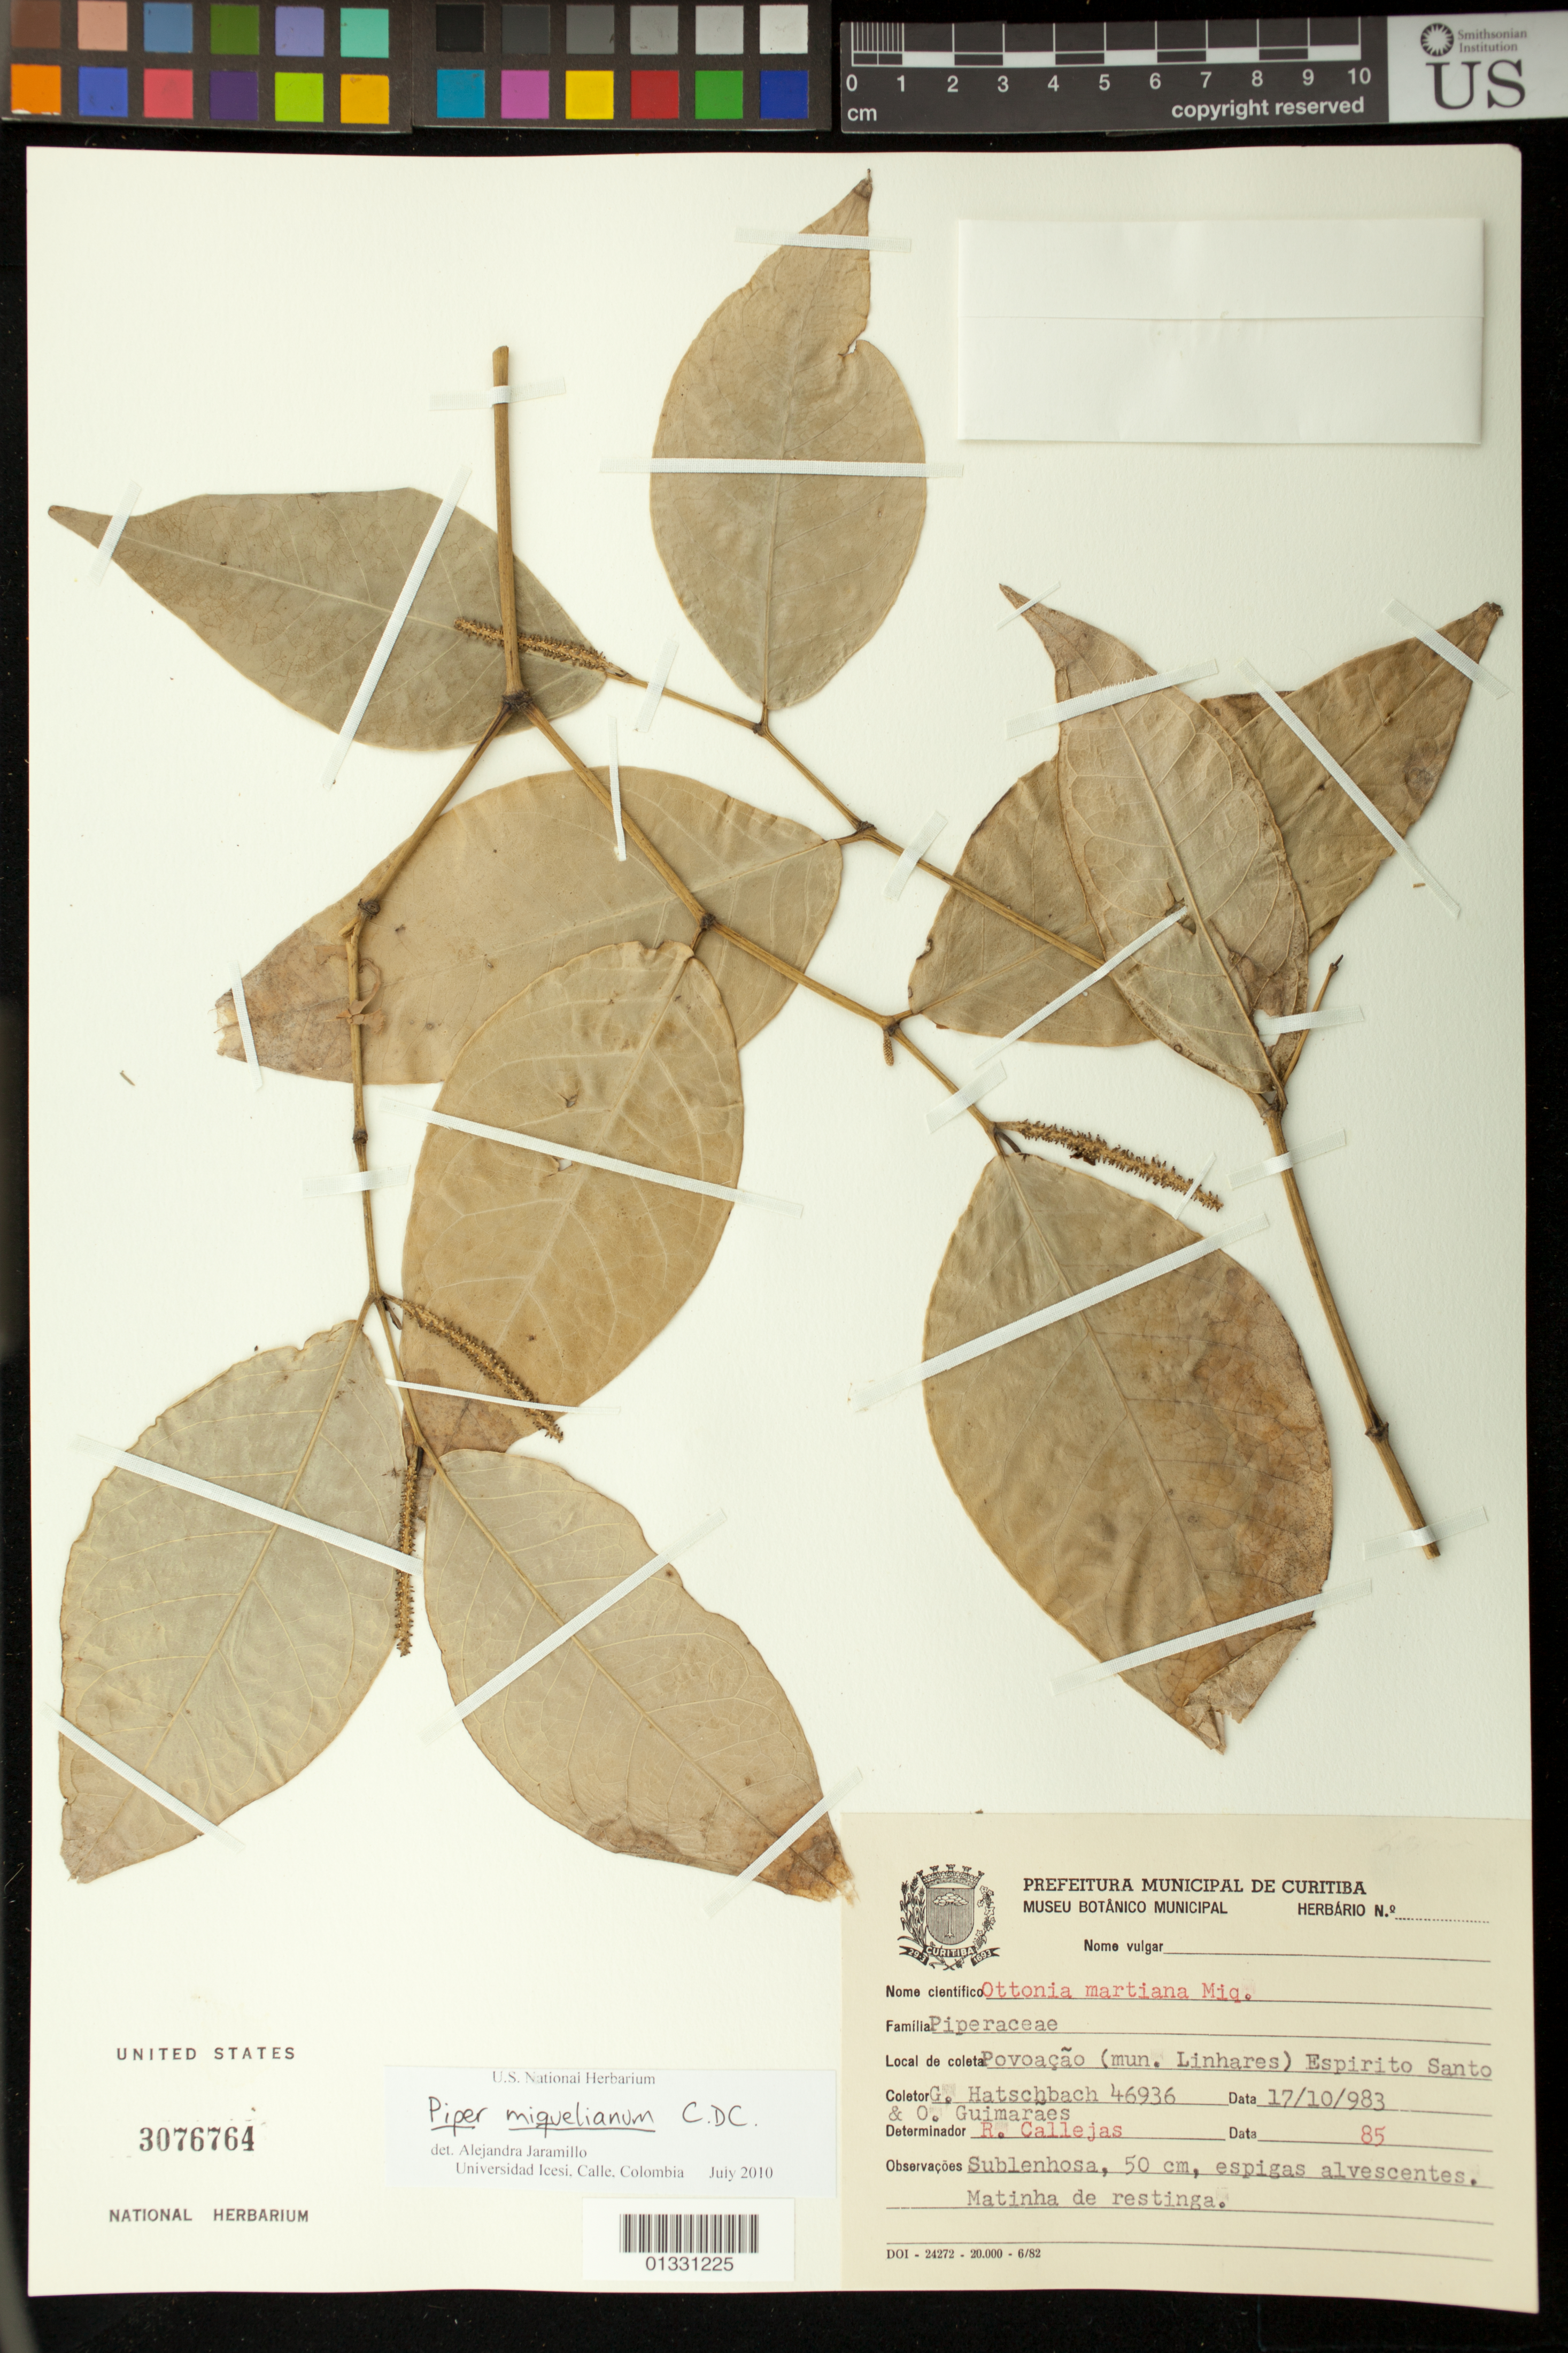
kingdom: Plantae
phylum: Tracheophyta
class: Magnoliopsida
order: Piperales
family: Piperaceae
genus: Piper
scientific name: Piper martianum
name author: Kunth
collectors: G. Hatschbach & O. Guimarães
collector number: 46936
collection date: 1983-10-17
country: Brazil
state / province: Espírito Santo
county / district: Linhares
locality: Povoação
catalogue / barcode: US 3076764